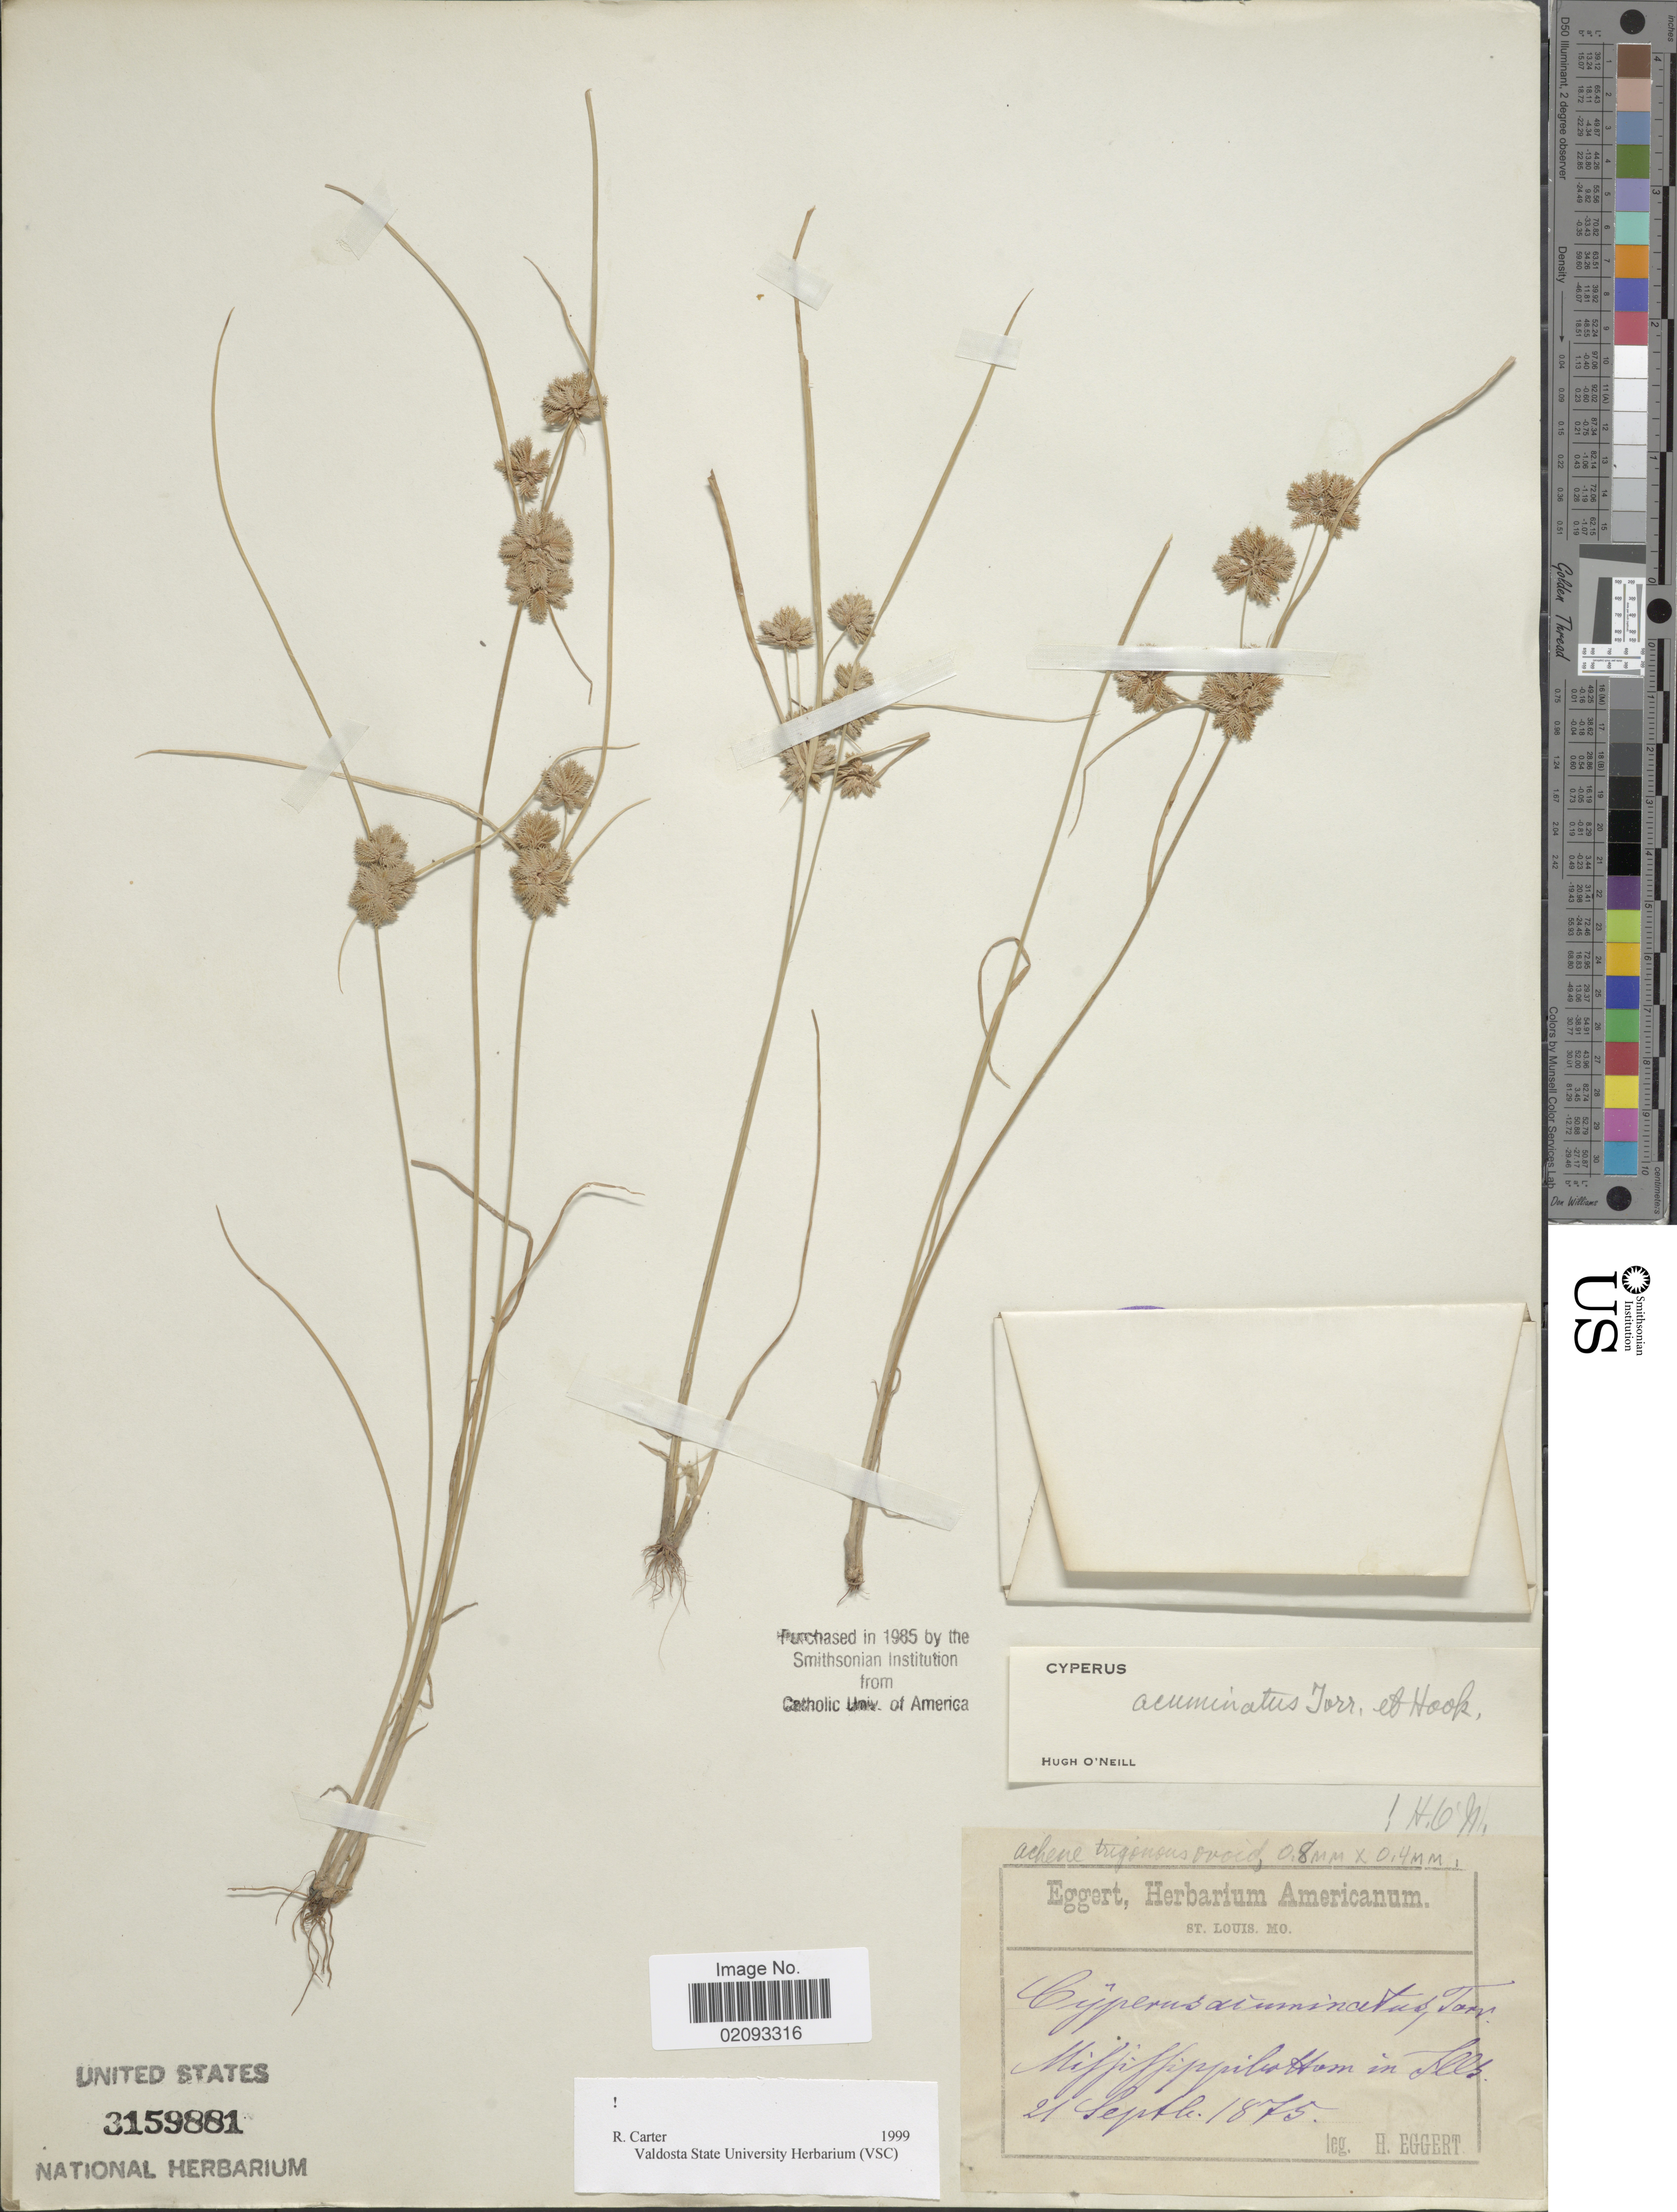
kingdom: Plantae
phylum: Tracheophyta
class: Liliopsida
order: Poales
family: Cyperaceae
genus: Cyperus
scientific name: Cyperus acuminatus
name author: Torr. & Hook.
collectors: H. Eggert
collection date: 1875-09-21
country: United States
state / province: Illinois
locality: Mississippi bottom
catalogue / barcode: US 3159881